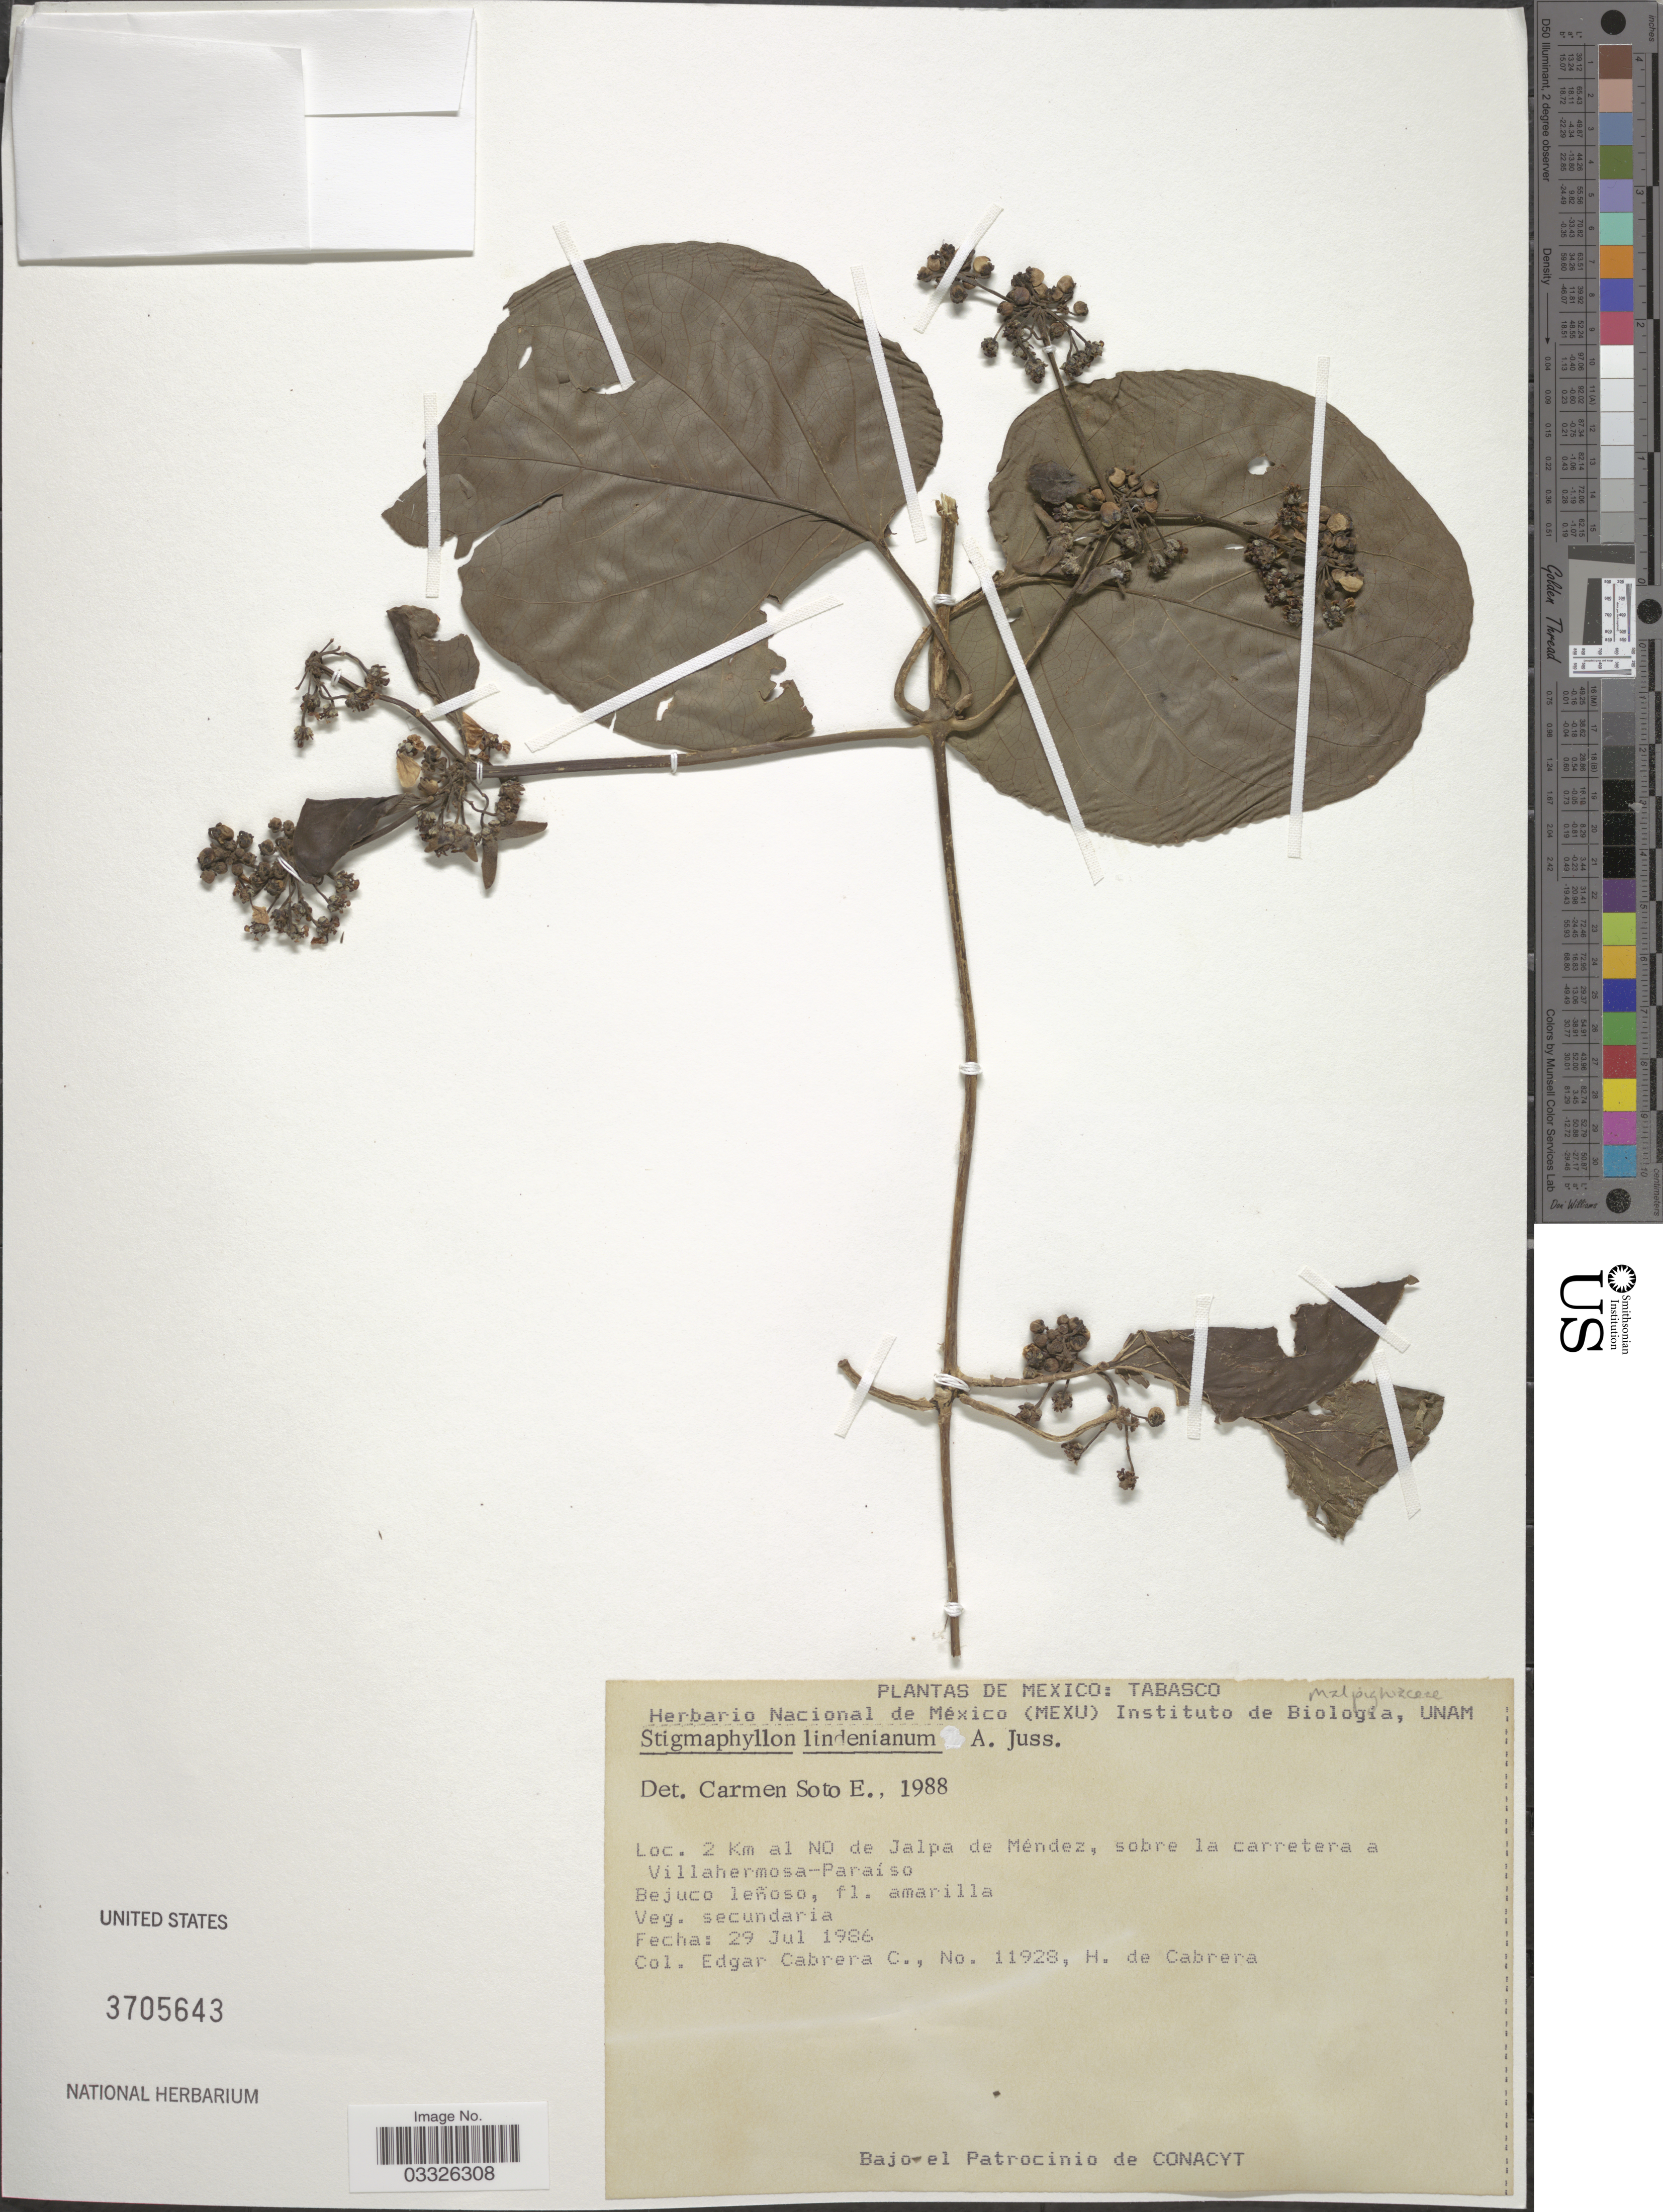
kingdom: Plantae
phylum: Tracheophyta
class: Magnoliopsida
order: Malpighiales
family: Malpighiaceae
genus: Stigmaphyllon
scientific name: Stigmaphyllon lindenianum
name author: A. Juss.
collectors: E. Cabrera C. & H. de Cabrera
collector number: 11928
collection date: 1986-07-29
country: Mexico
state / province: Tabasco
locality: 2 Km al NO de Jalpa de Méndez, sobre la carretera a Villahermosa-Paraíso.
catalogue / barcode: US 3705643